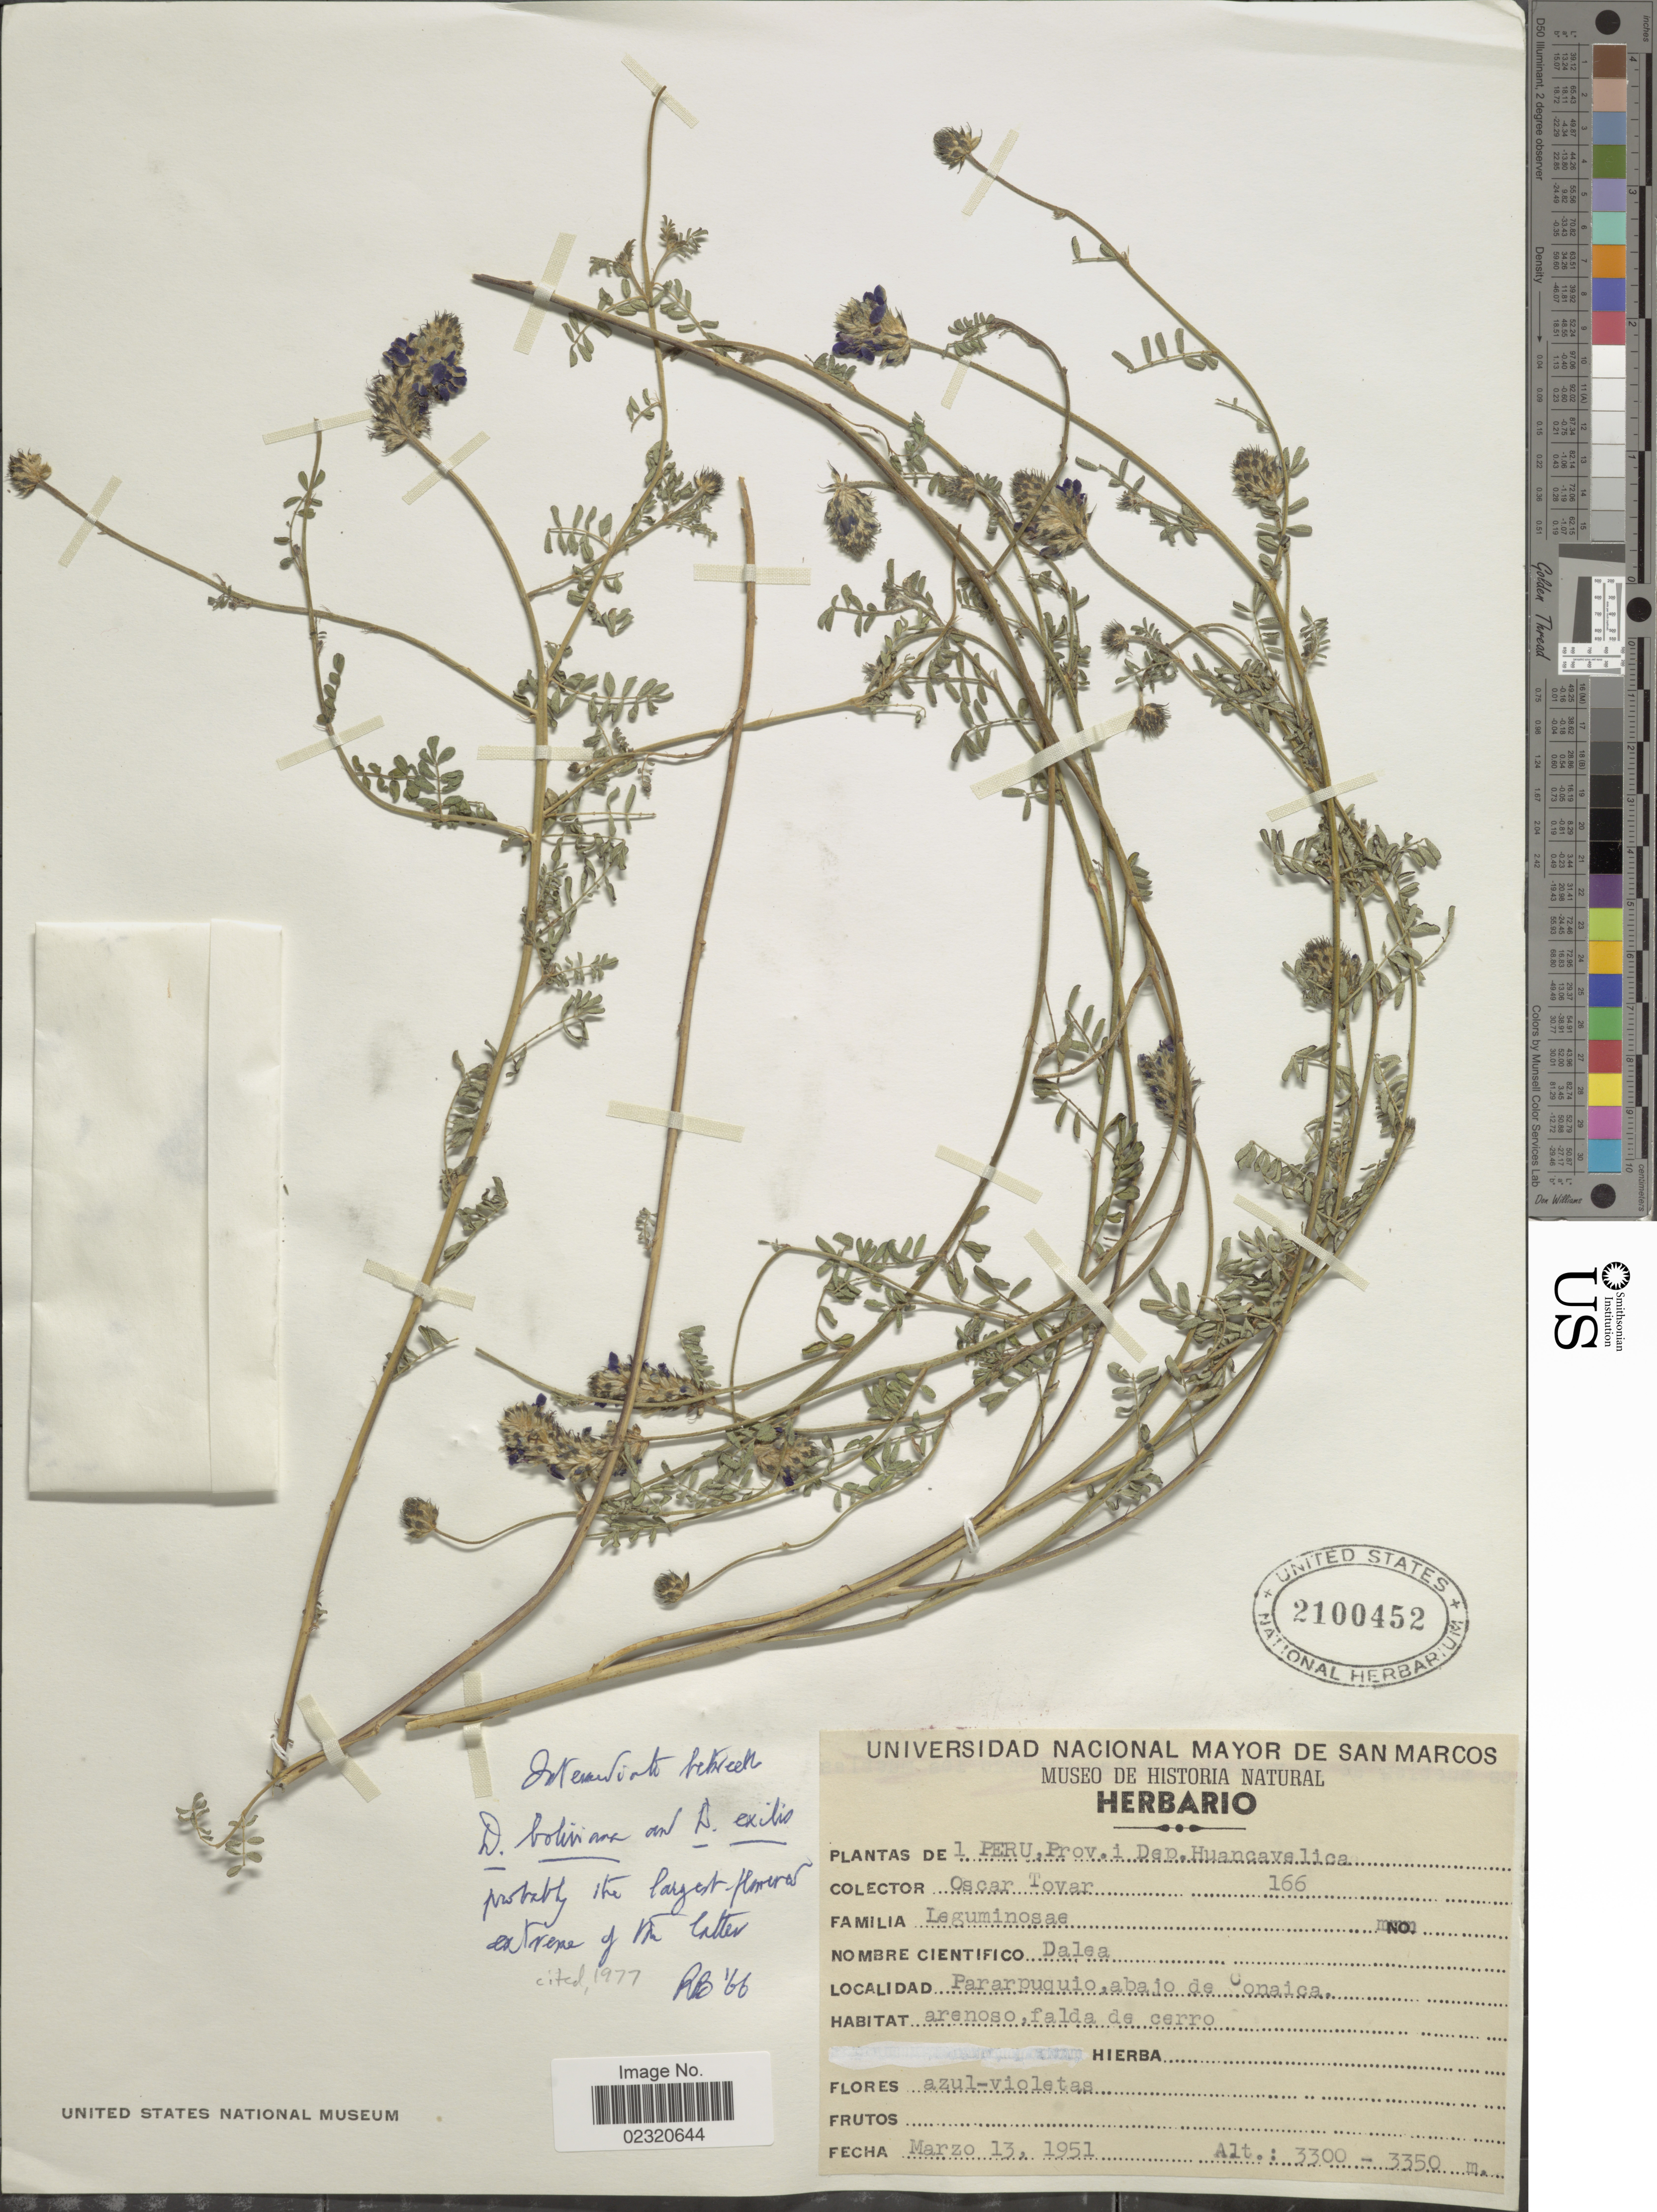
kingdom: Plantae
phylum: Tracheophyta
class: Magnoliopsida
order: Fabales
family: Fabaceae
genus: Dalea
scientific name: Dalea exilis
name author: DC.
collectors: Ó. Tovar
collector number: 166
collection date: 1951-03-13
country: Peru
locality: Prov. I, Dep. Huancayelica, Parapuquio, abajo de Conaica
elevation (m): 3300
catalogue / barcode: US 2100452